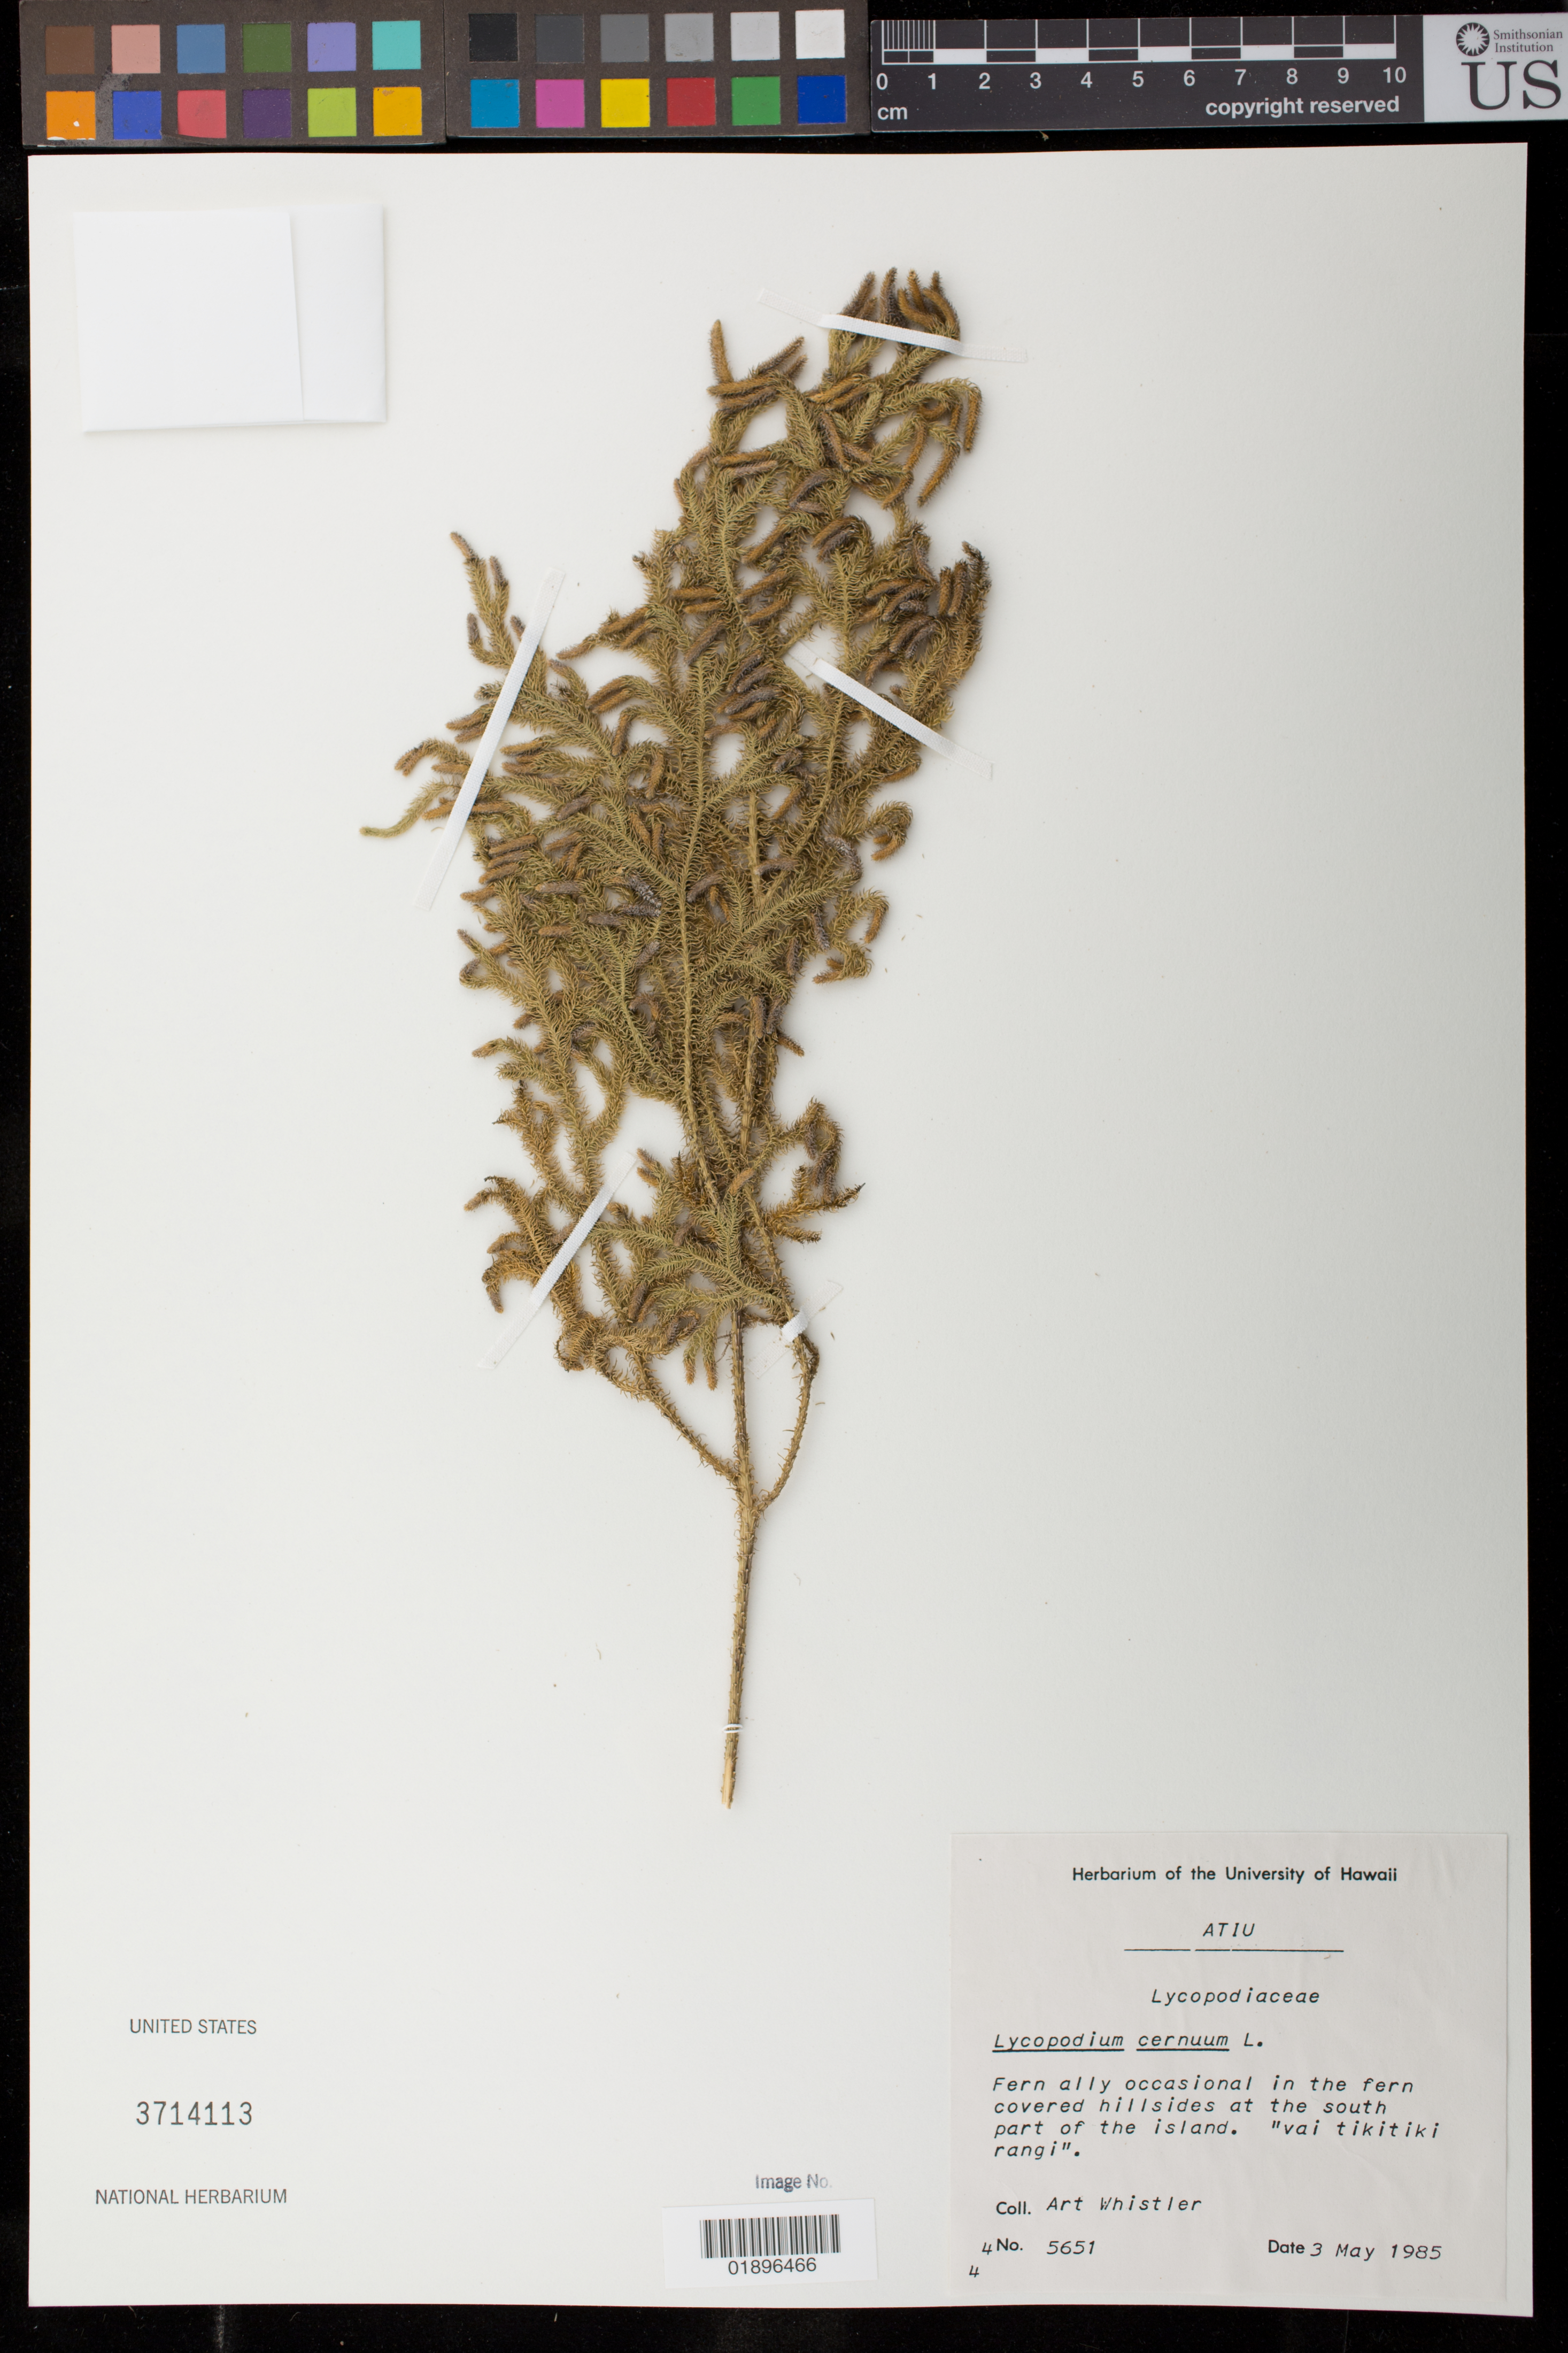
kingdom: Plantae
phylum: Tracheophyta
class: Lycopodiopsida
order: Lycopodiales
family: Lycopodiaceae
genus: Palhinhaea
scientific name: Palhinhaea cernua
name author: (L.) Vasc. & Franco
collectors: A. Whistler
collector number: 5651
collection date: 1985-05-03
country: Cook Islands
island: Atiu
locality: South part of the island, "vai tikitiki rangi"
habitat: Hillsides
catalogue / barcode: US 3714113